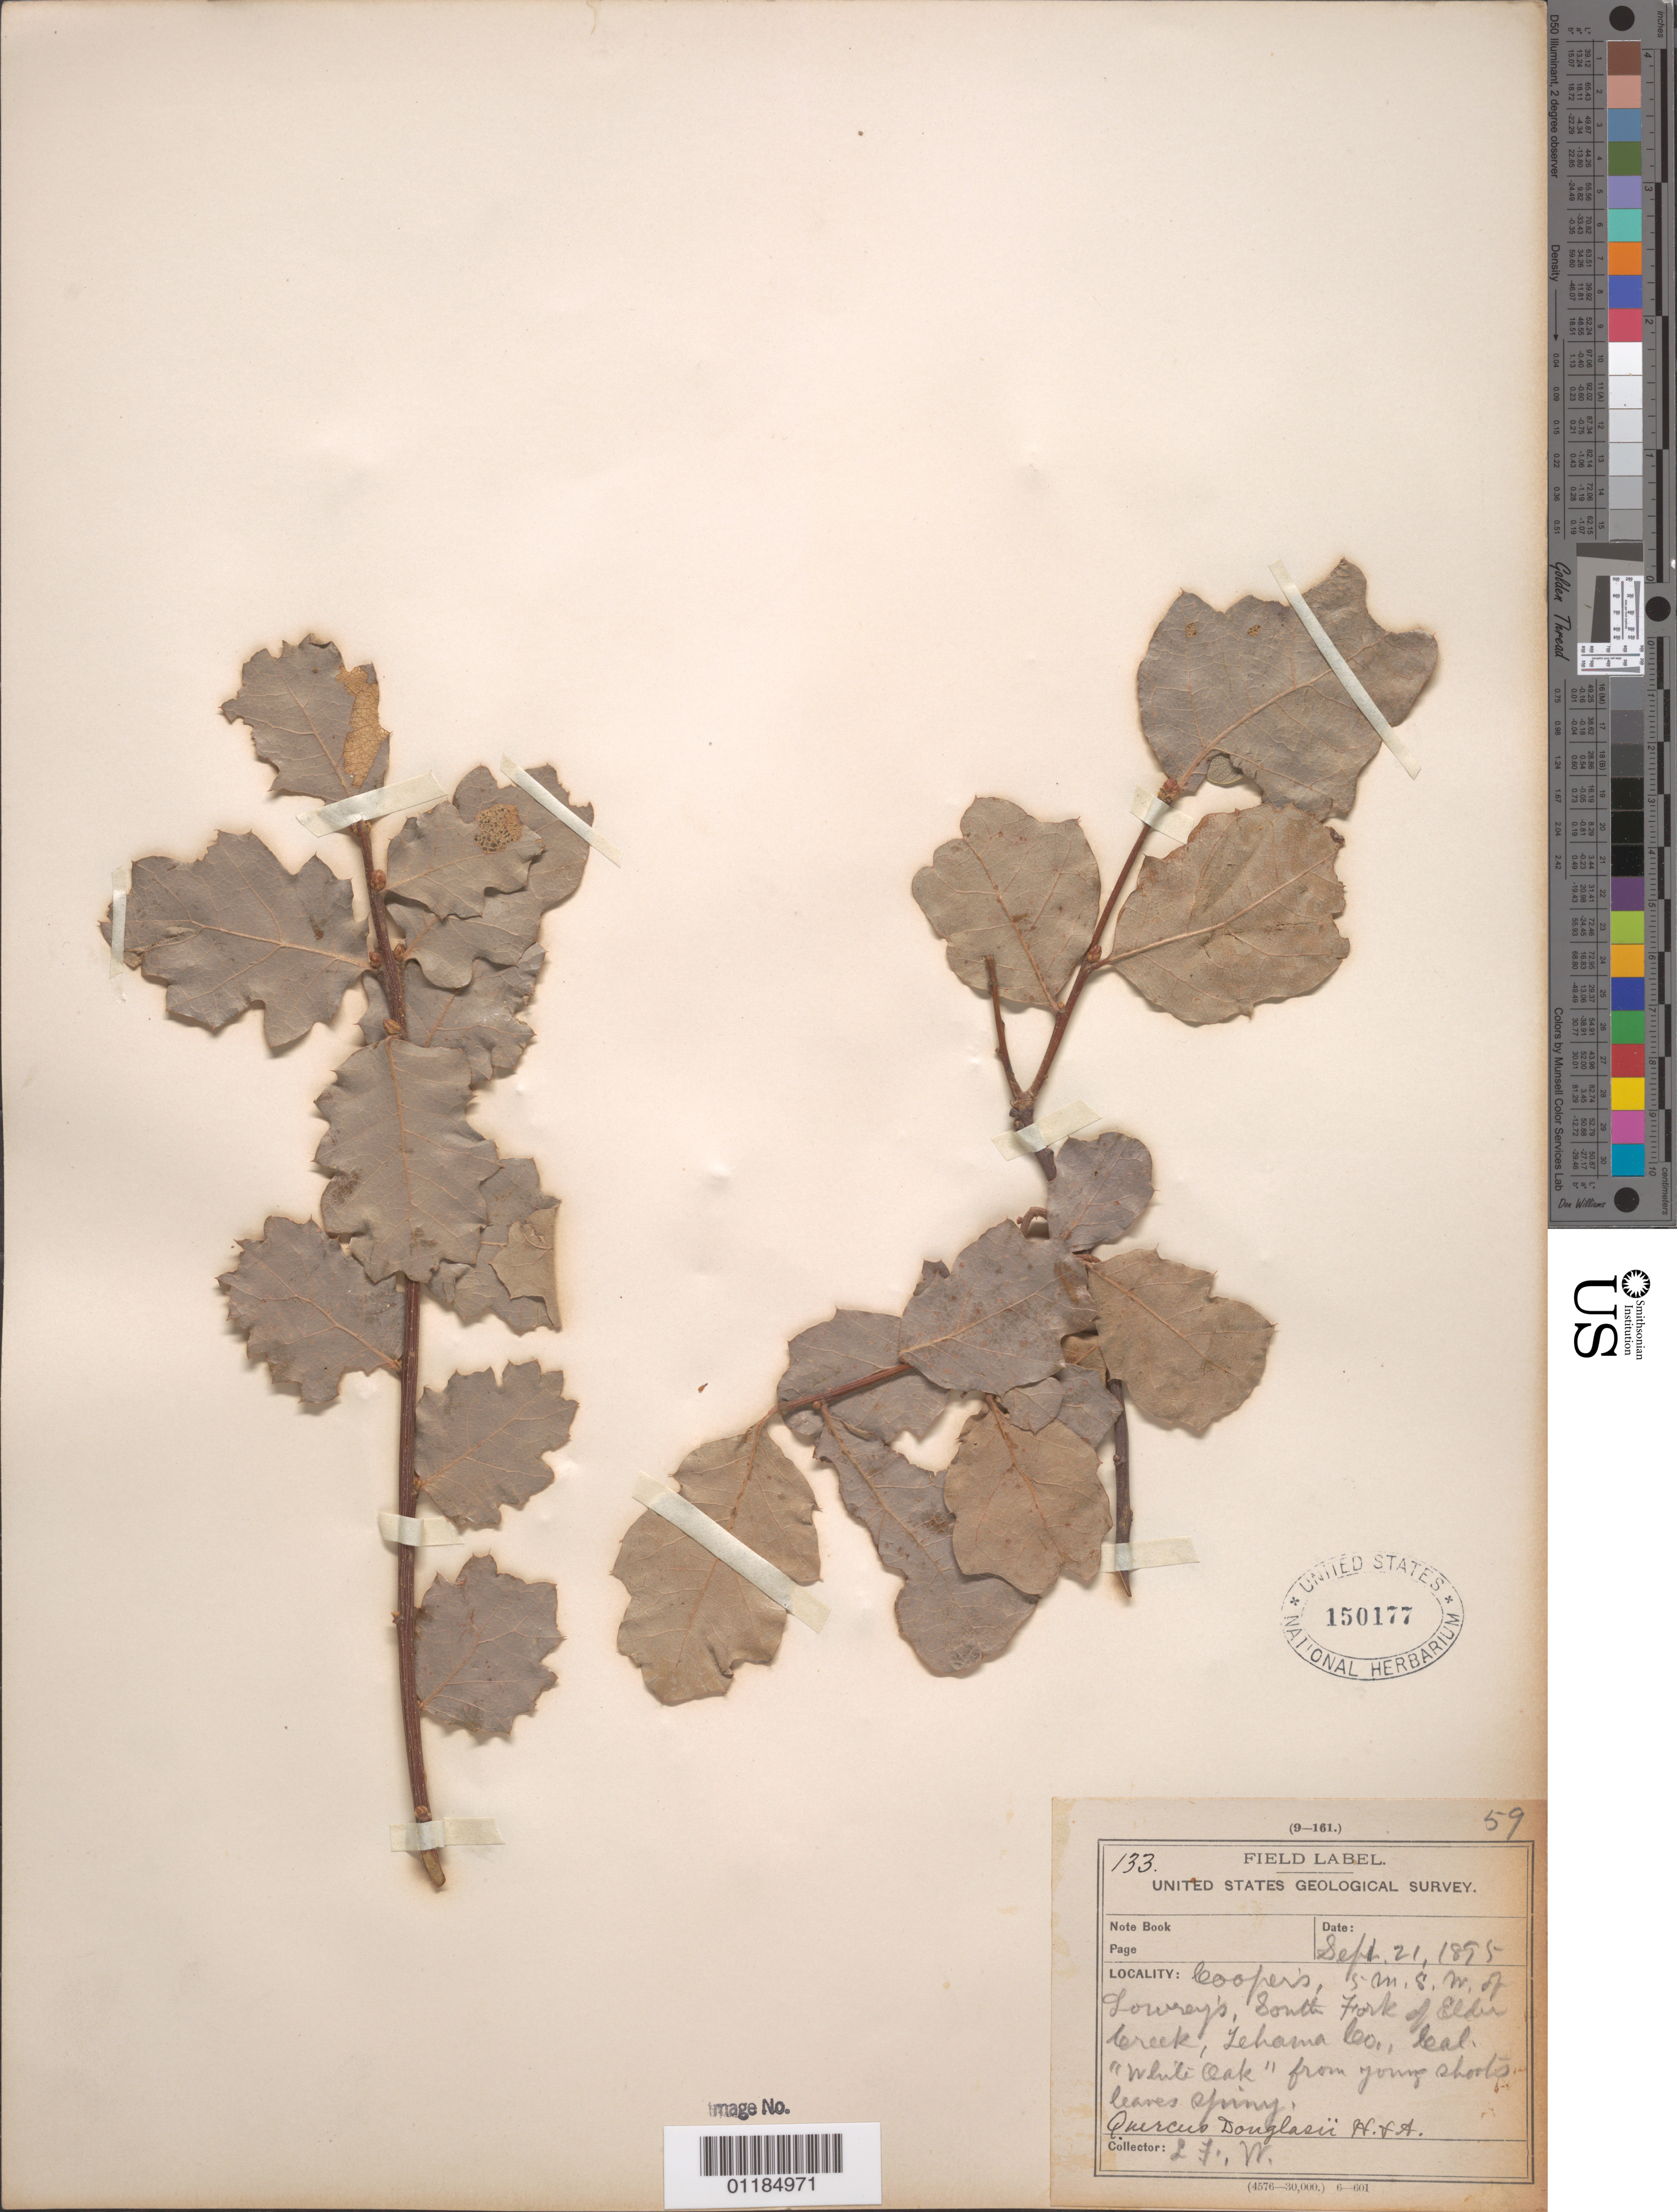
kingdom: Plantae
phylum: Tracheophyta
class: Magnoliopsida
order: Fagales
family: Fagaceae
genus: Quercus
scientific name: Quercus douglasii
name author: A. DC. in DC.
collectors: L. F. Ward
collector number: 133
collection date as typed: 21 Sep 1895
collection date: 1895-09-21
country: United States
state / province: California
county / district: Tehama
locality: South fork of Elder Creek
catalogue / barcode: US 150177